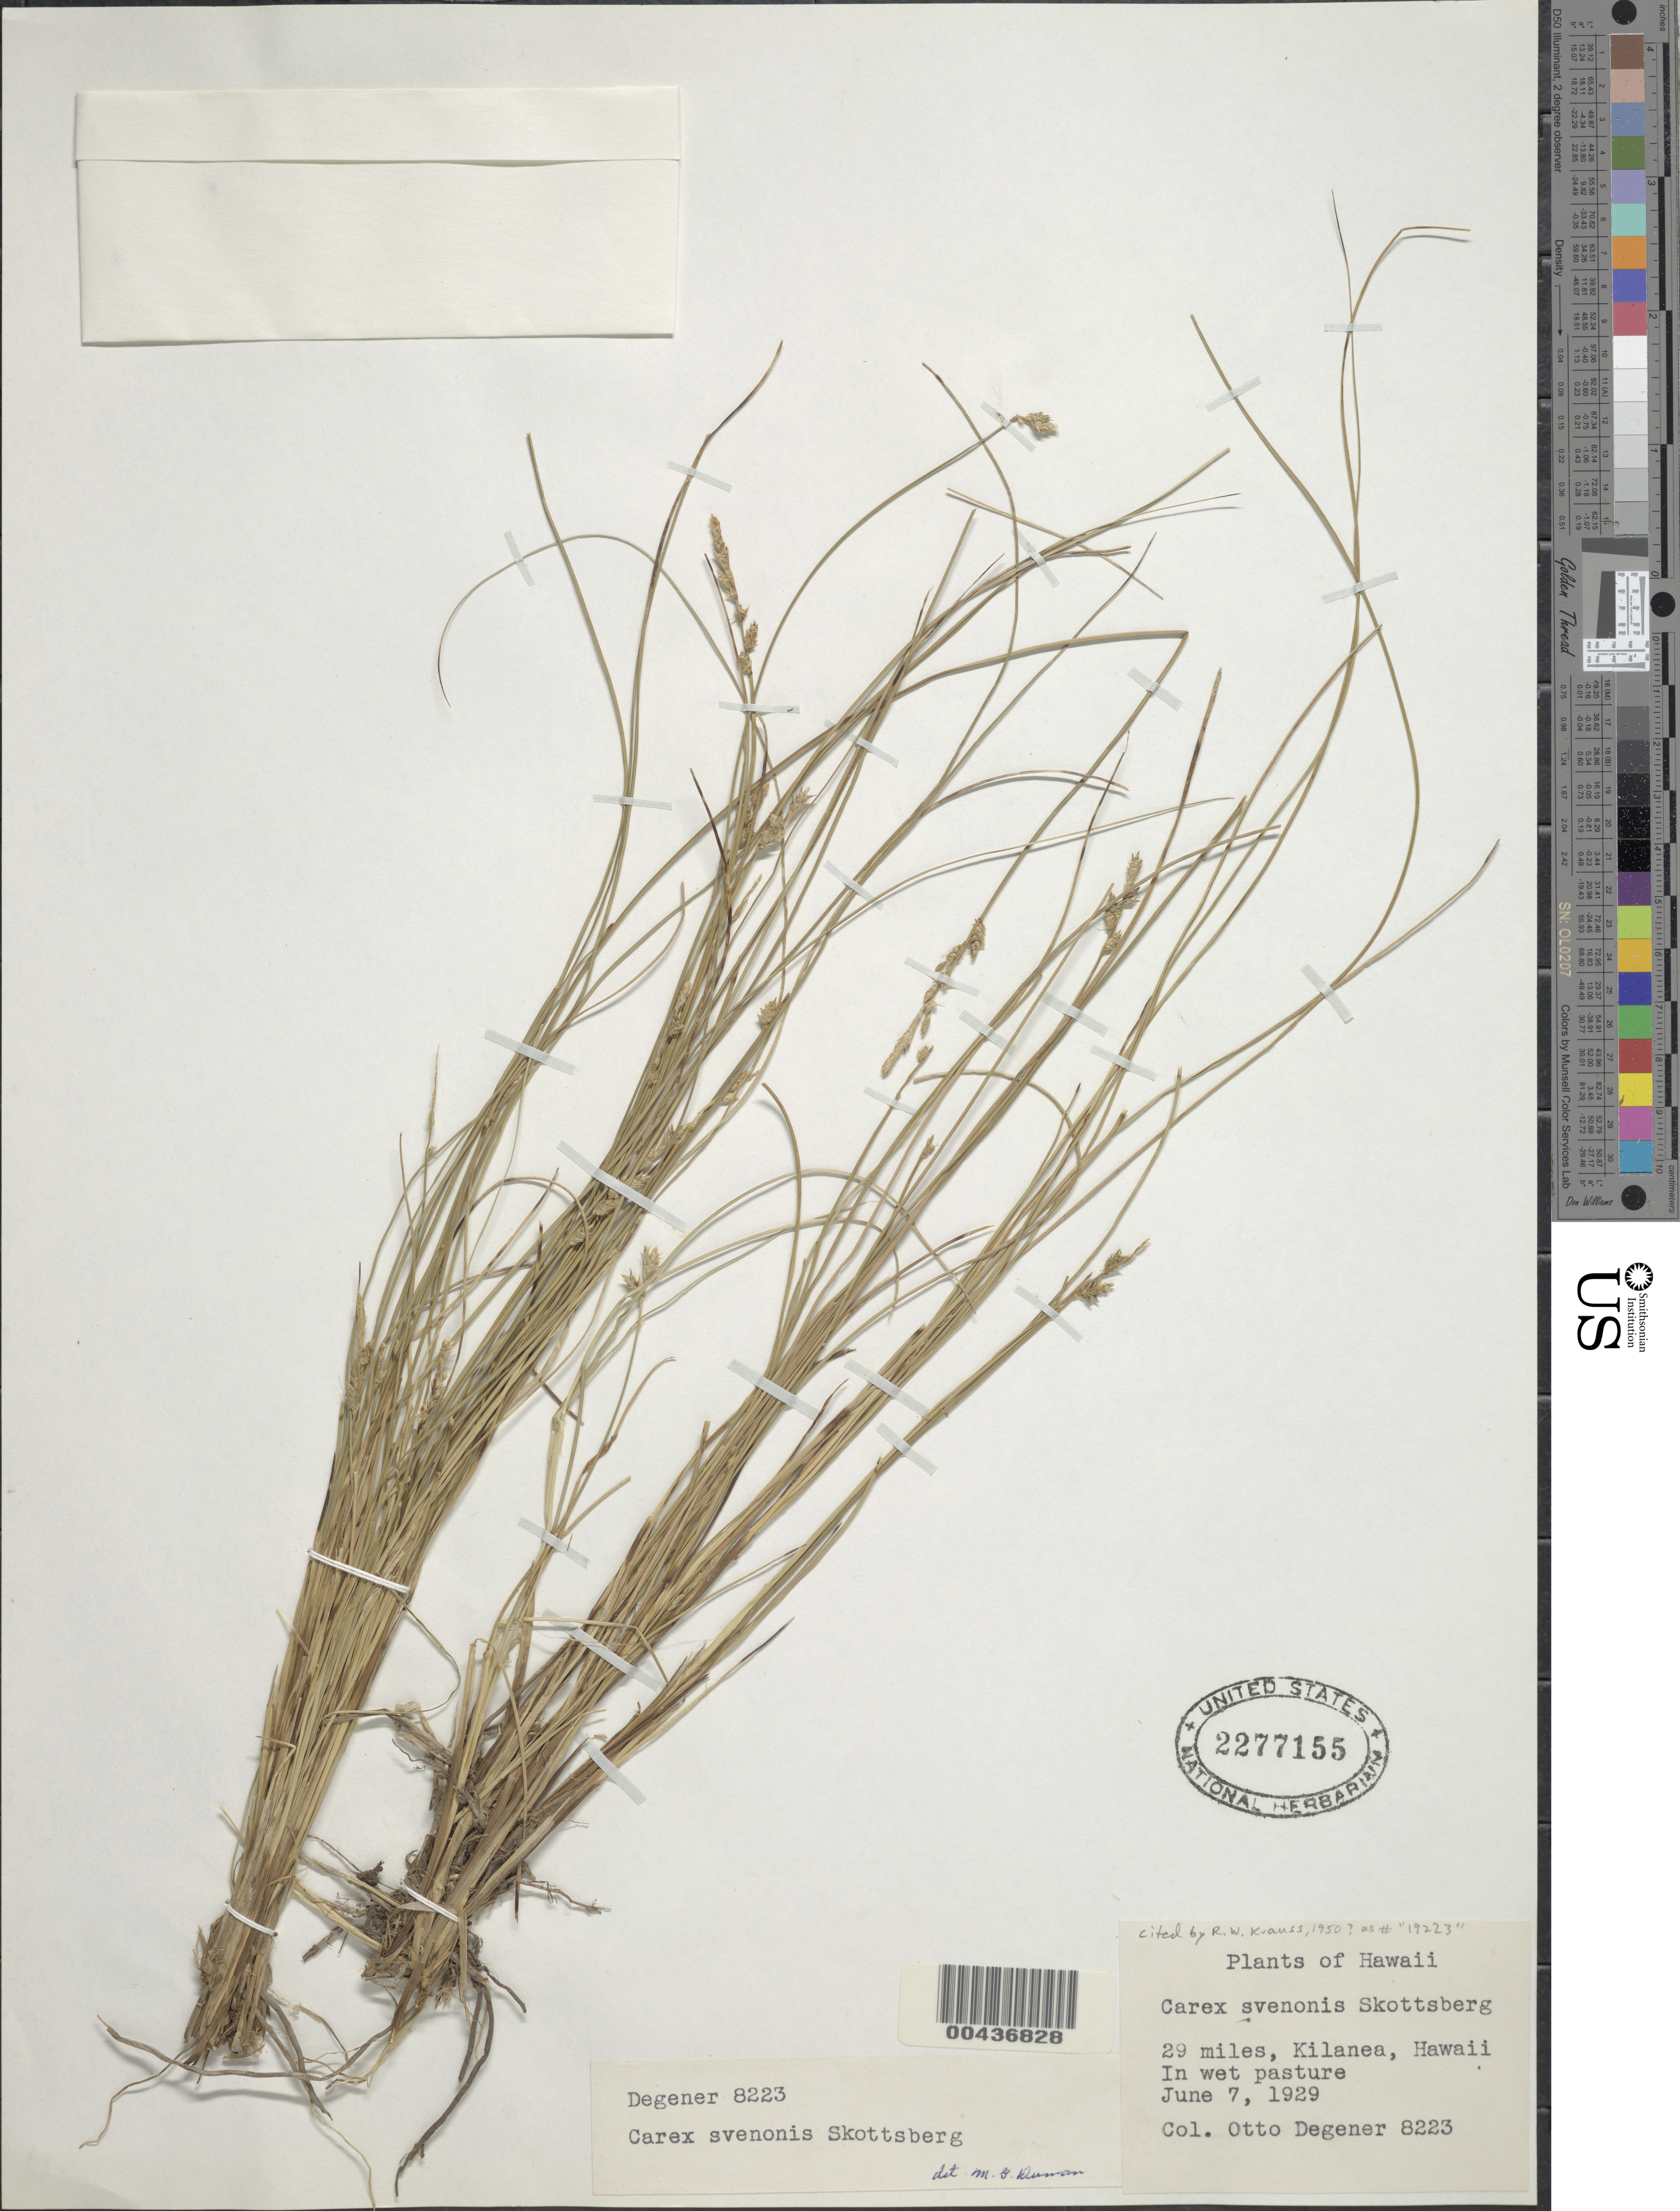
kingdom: Plantae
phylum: Tracheophyta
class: Liliopsida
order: Poales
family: Cyperaceae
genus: Carex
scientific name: Carex echinata subsp. echinata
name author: Murray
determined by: Wagner, W. L., (BOT), Smithsonian Institution - National Museum of Natural History (UNITED STATES)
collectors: O. Degener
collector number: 8223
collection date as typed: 7 Jun 1929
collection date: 1929-06-07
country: United States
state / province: Hawaii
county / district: Hawaii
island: Hawaii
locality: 29 Miles, Kilauea, Hawaii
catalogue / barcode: US 227715